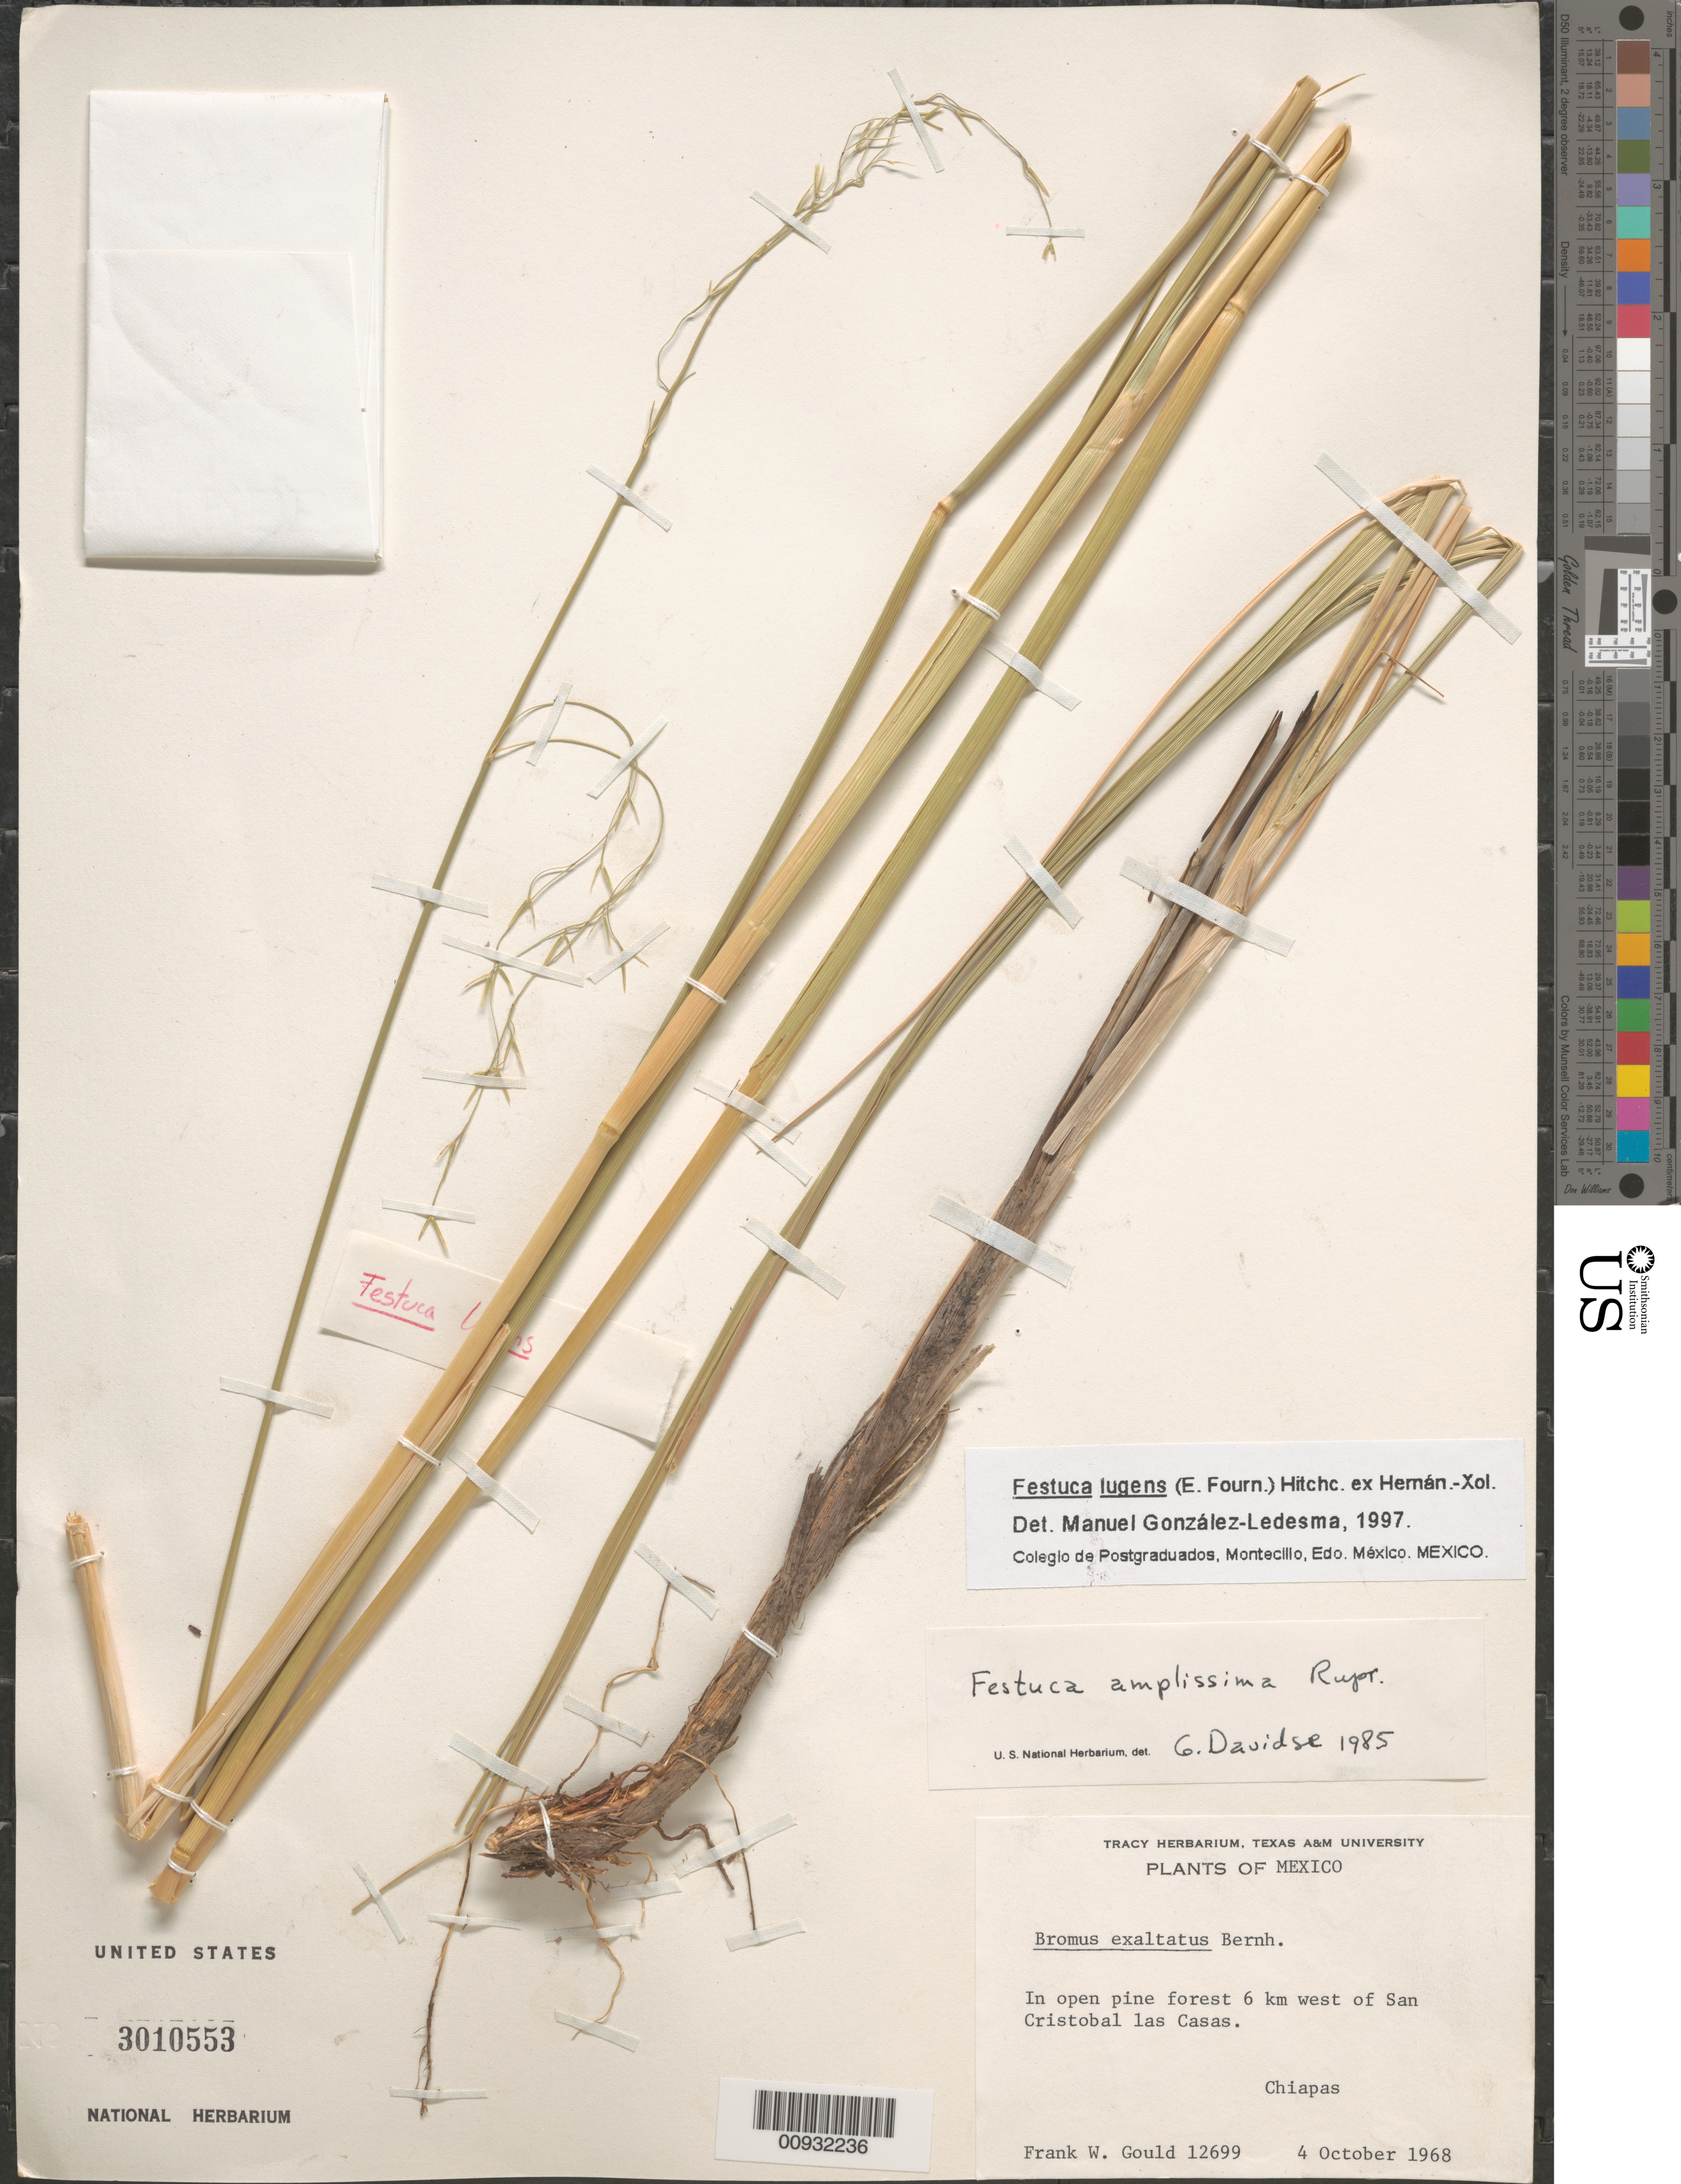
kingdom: Plantae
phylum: Tracheophyta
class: Liliopsida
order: Poales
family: Poaceae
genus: Festuca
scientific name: Festuca lugens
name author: (E. Fourn.) Hitchc. ex Hern.-Xol.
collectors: F. W. Gould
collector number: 12699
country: Mexico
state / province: Chiapas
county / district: San Cristóbal las Casas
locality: W of San Cristobal las Casas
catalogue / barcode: US 3010553